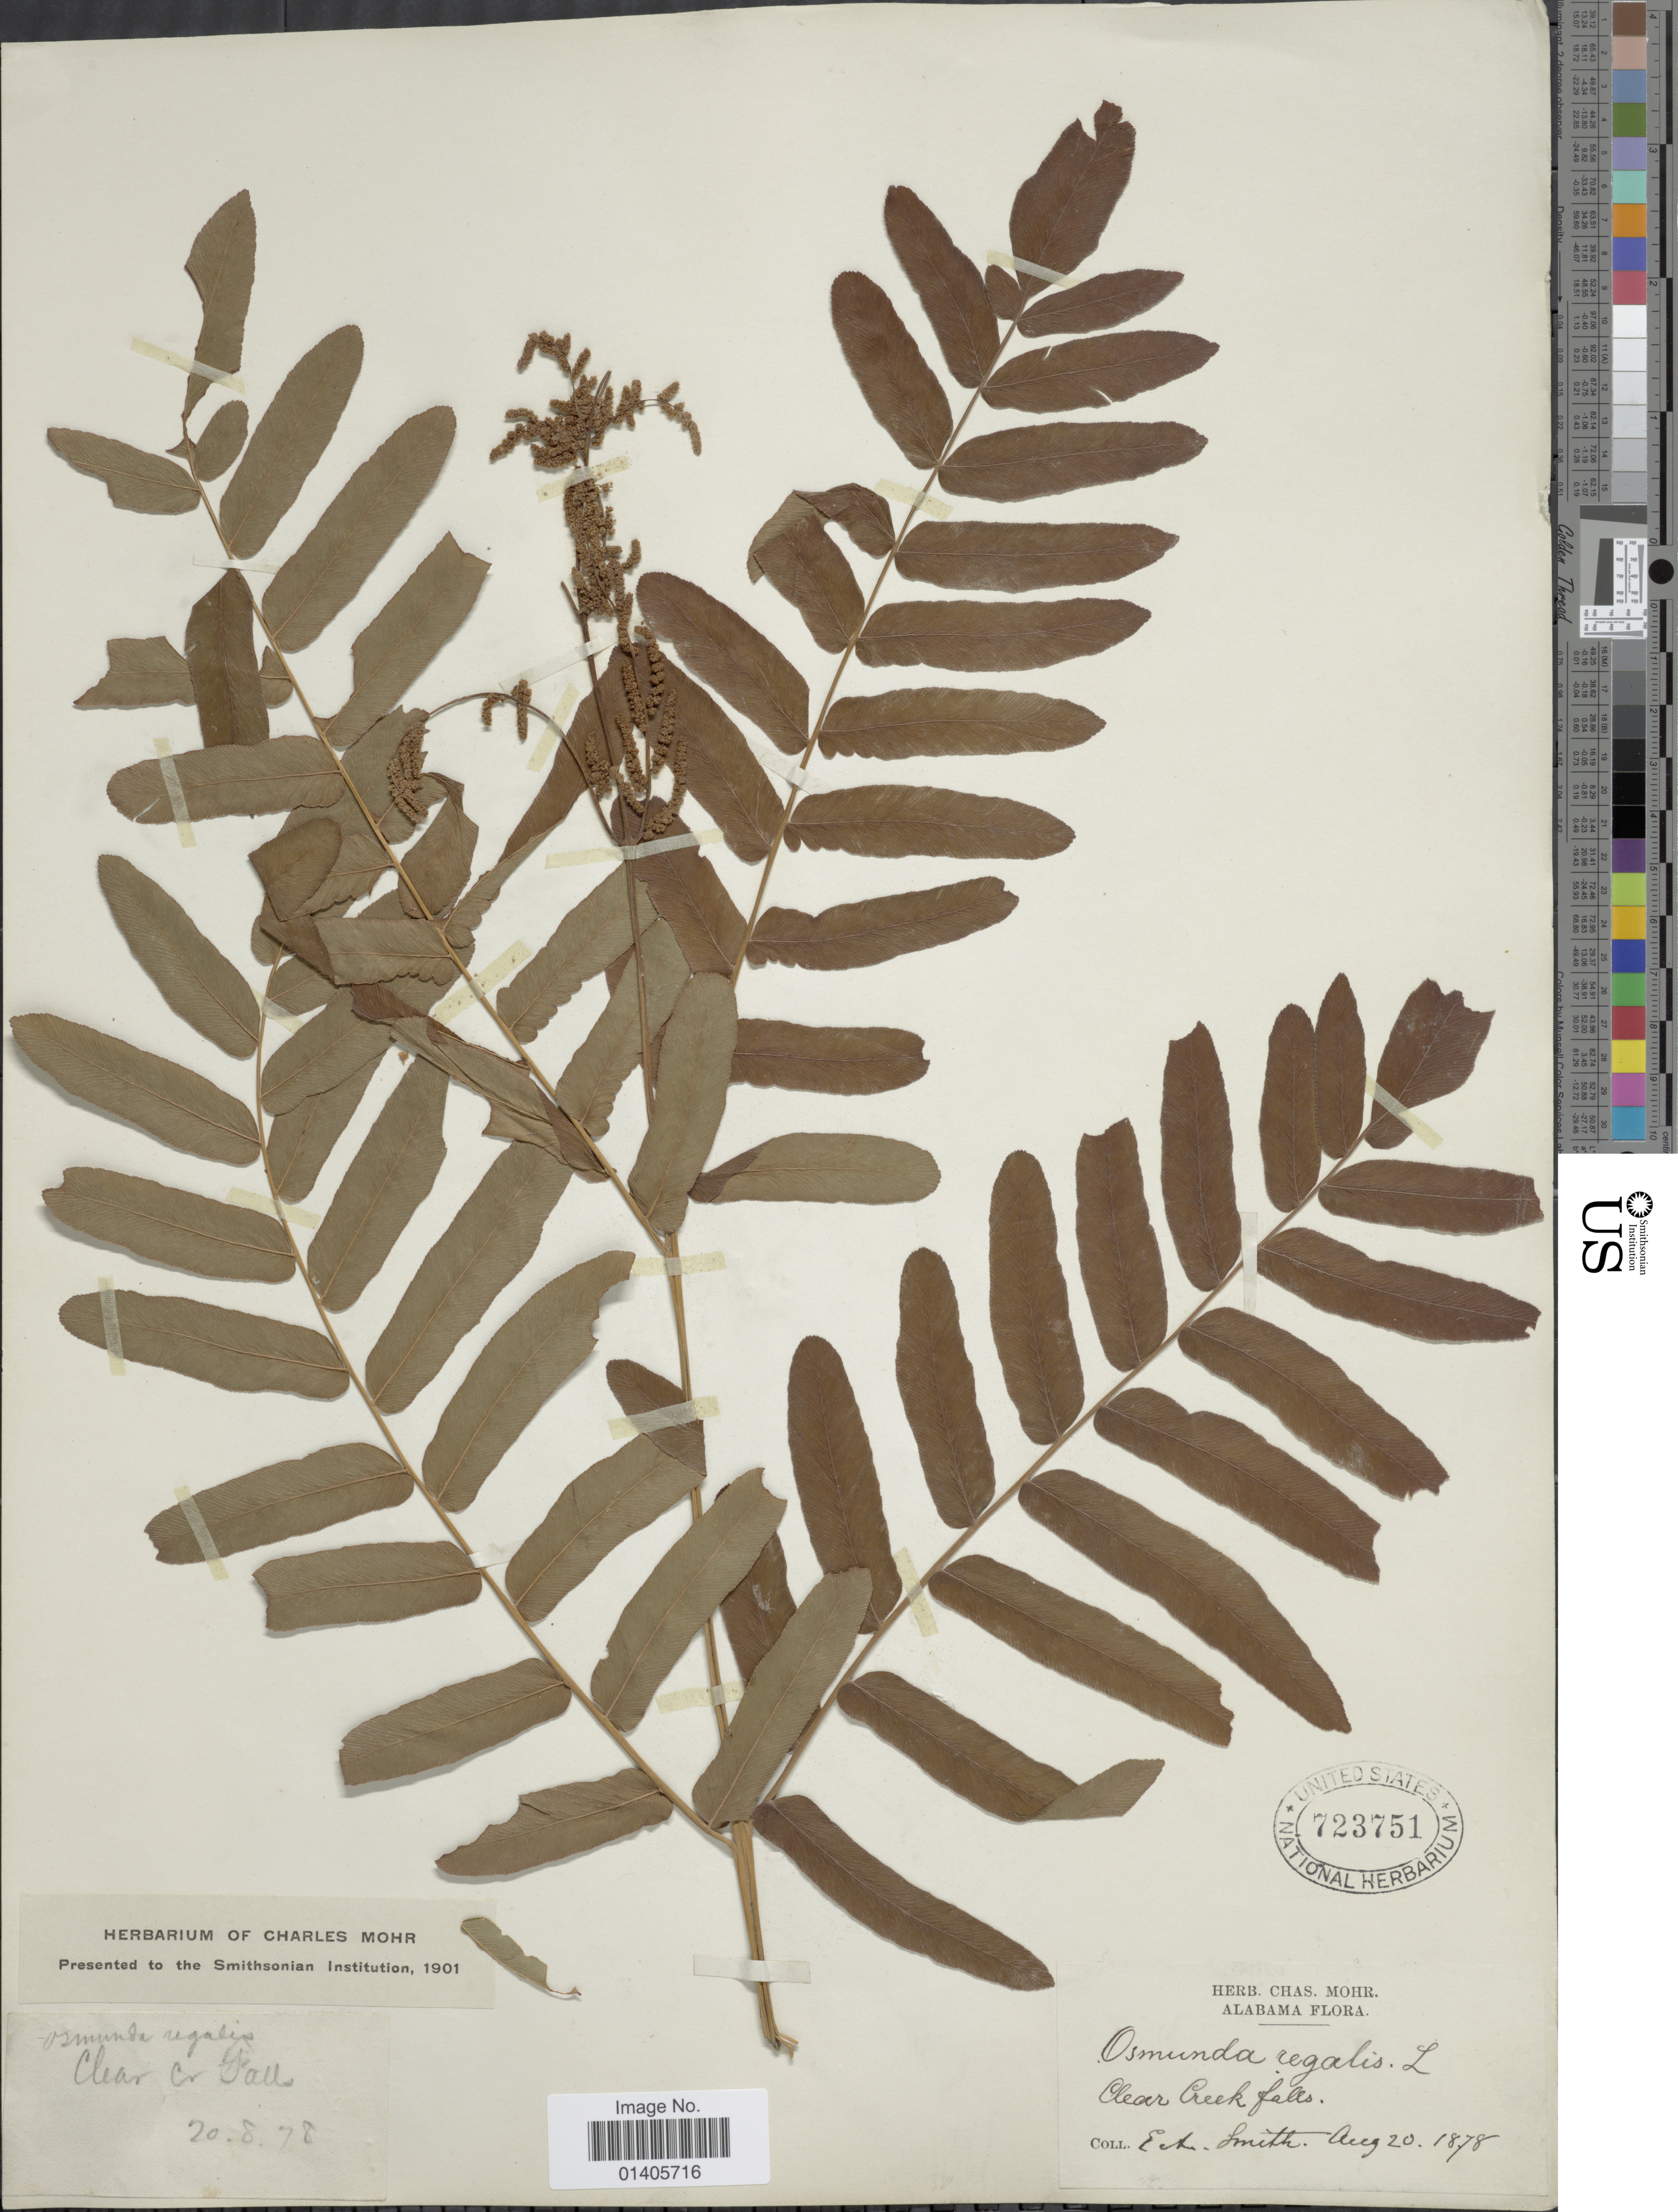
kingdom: Plantae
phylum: Tracheophyta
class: Polypodiopsida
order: Osmundales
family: Osmundaceae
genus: Osmunda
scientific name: Osmunda regalis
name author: L.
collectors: E. A. Smith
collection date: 1878-08-20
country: United States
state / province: Alabama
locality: Clear Creek Falls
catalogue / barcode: US 723751